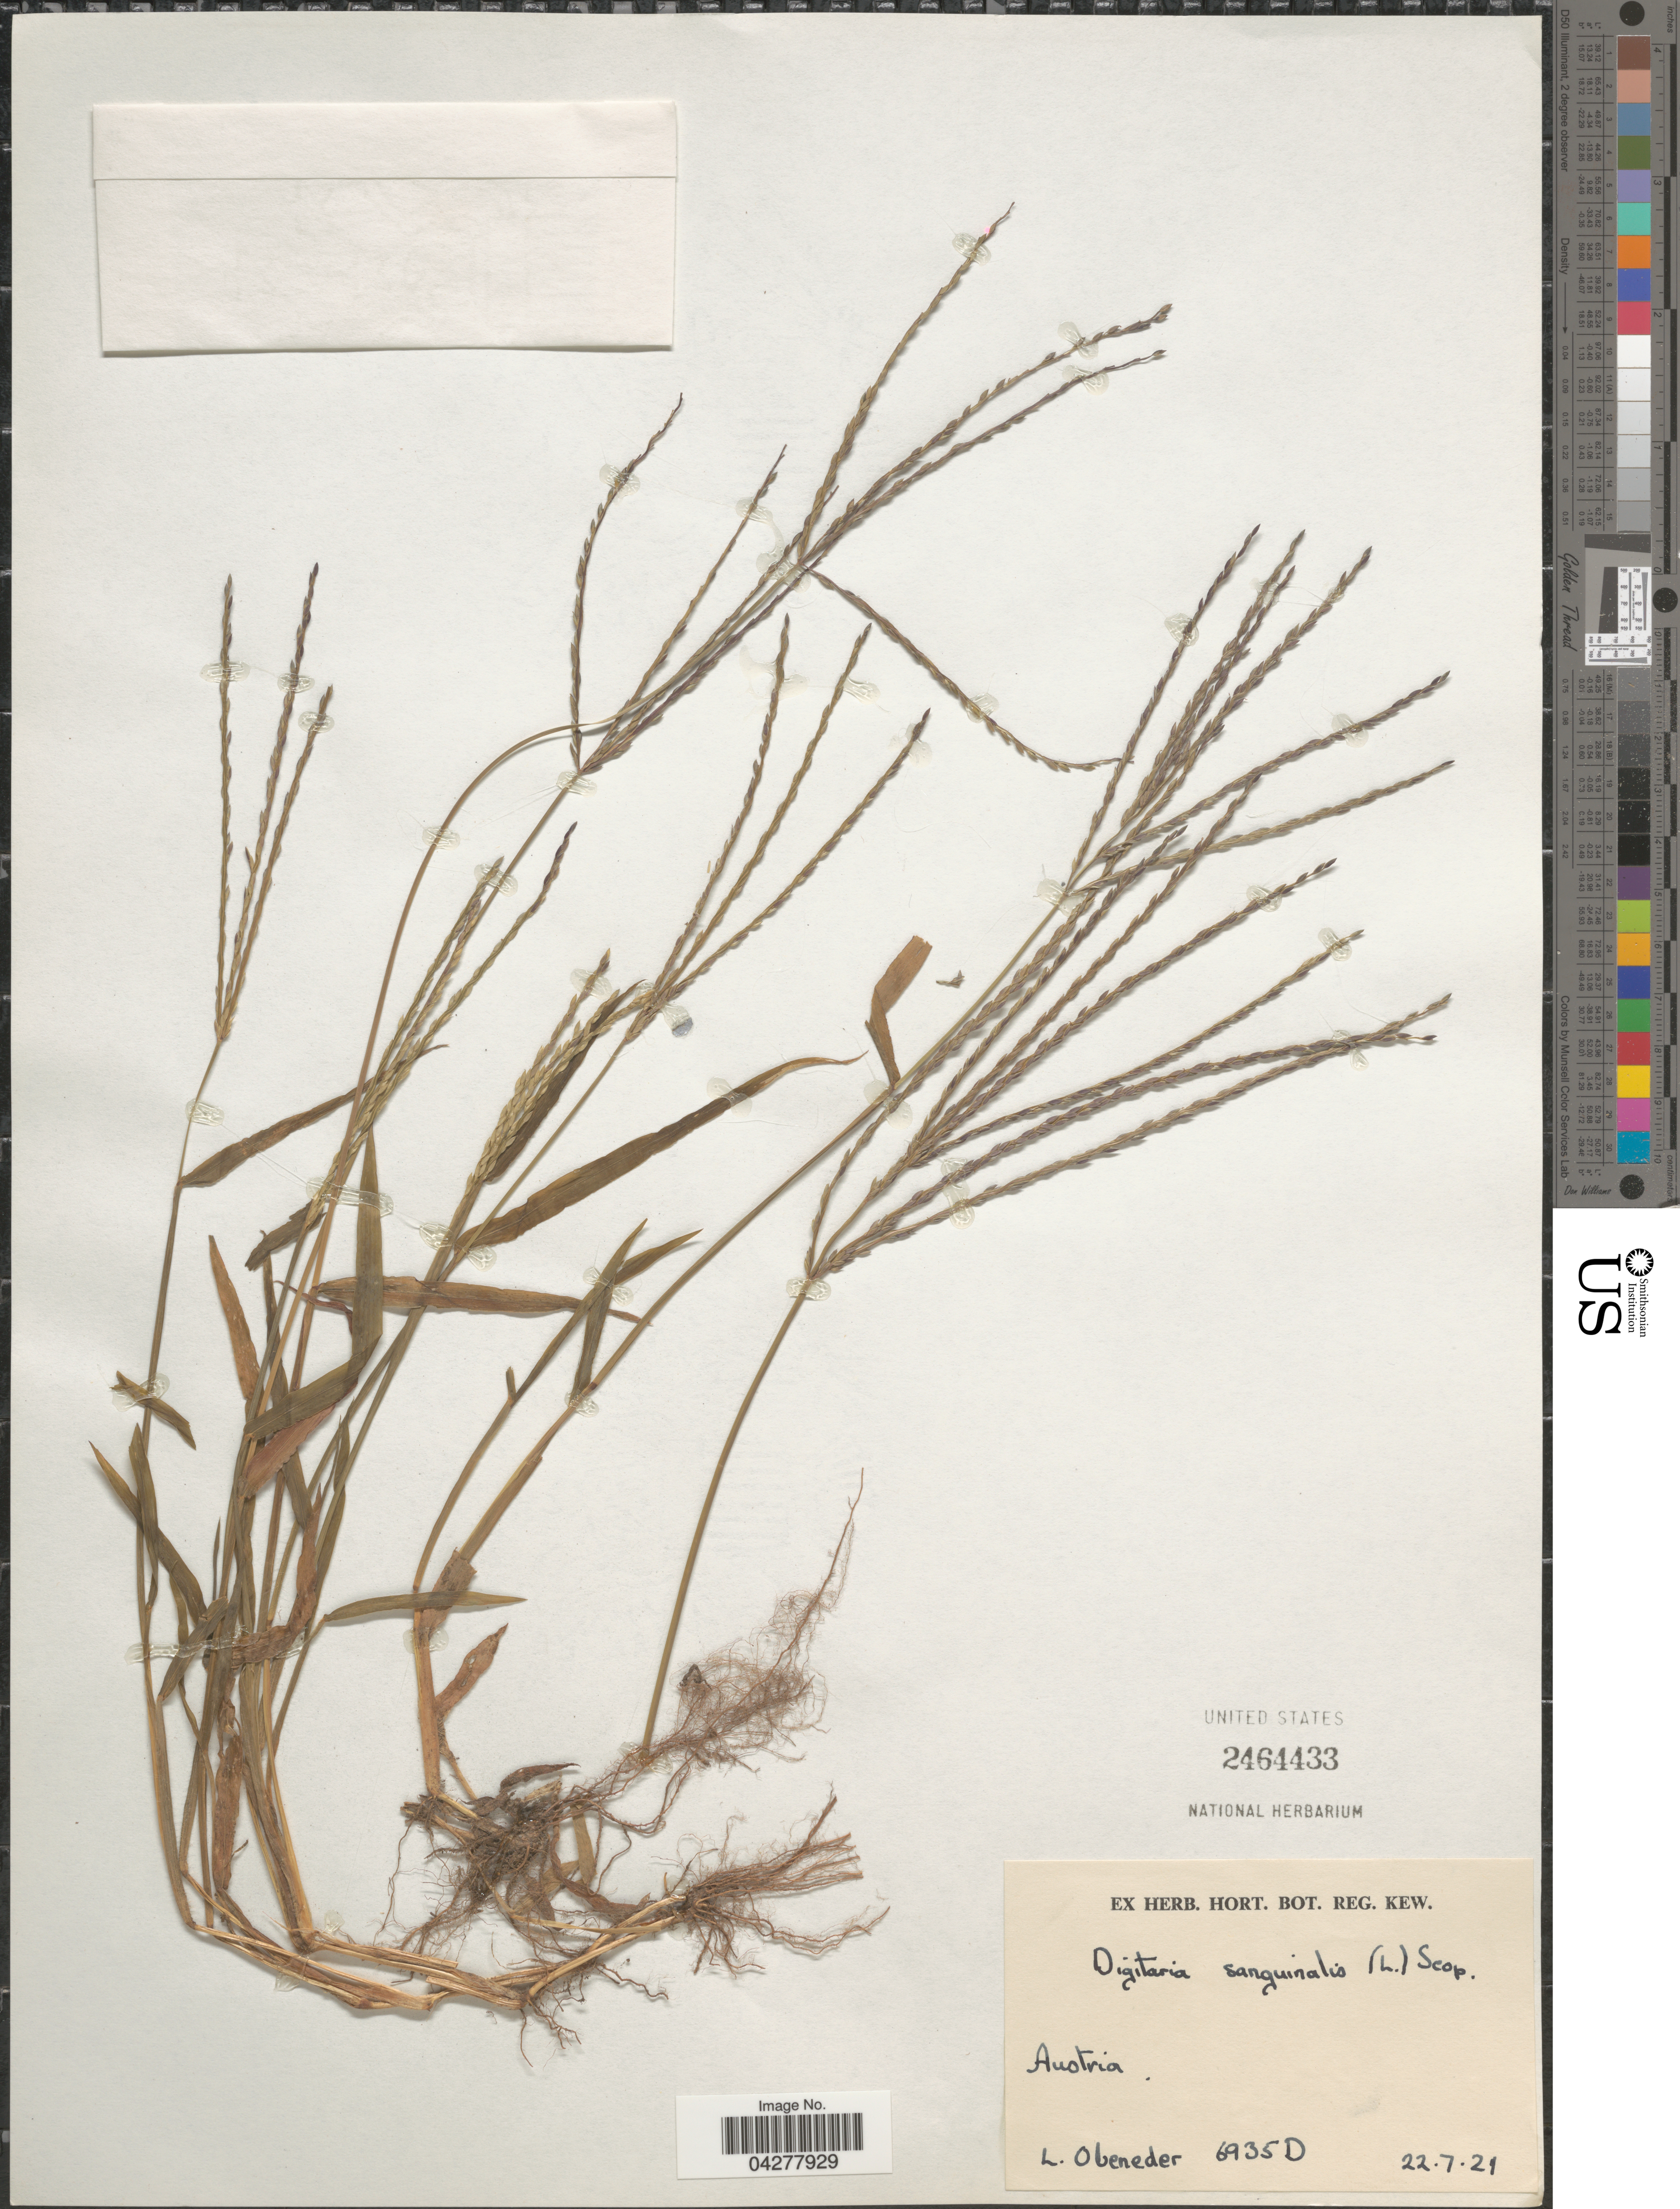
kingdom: Plantae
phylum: Tracheophyta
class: Liliopsida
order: Poales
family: Poaceae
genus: Digitaria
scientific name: Digitaria sanguinalis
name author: (L.) Scop.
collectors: L. Obeneder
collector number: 6935D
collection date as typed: Transcribed d/m/y: 22/7/21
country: Austria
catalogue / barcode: US 2464433